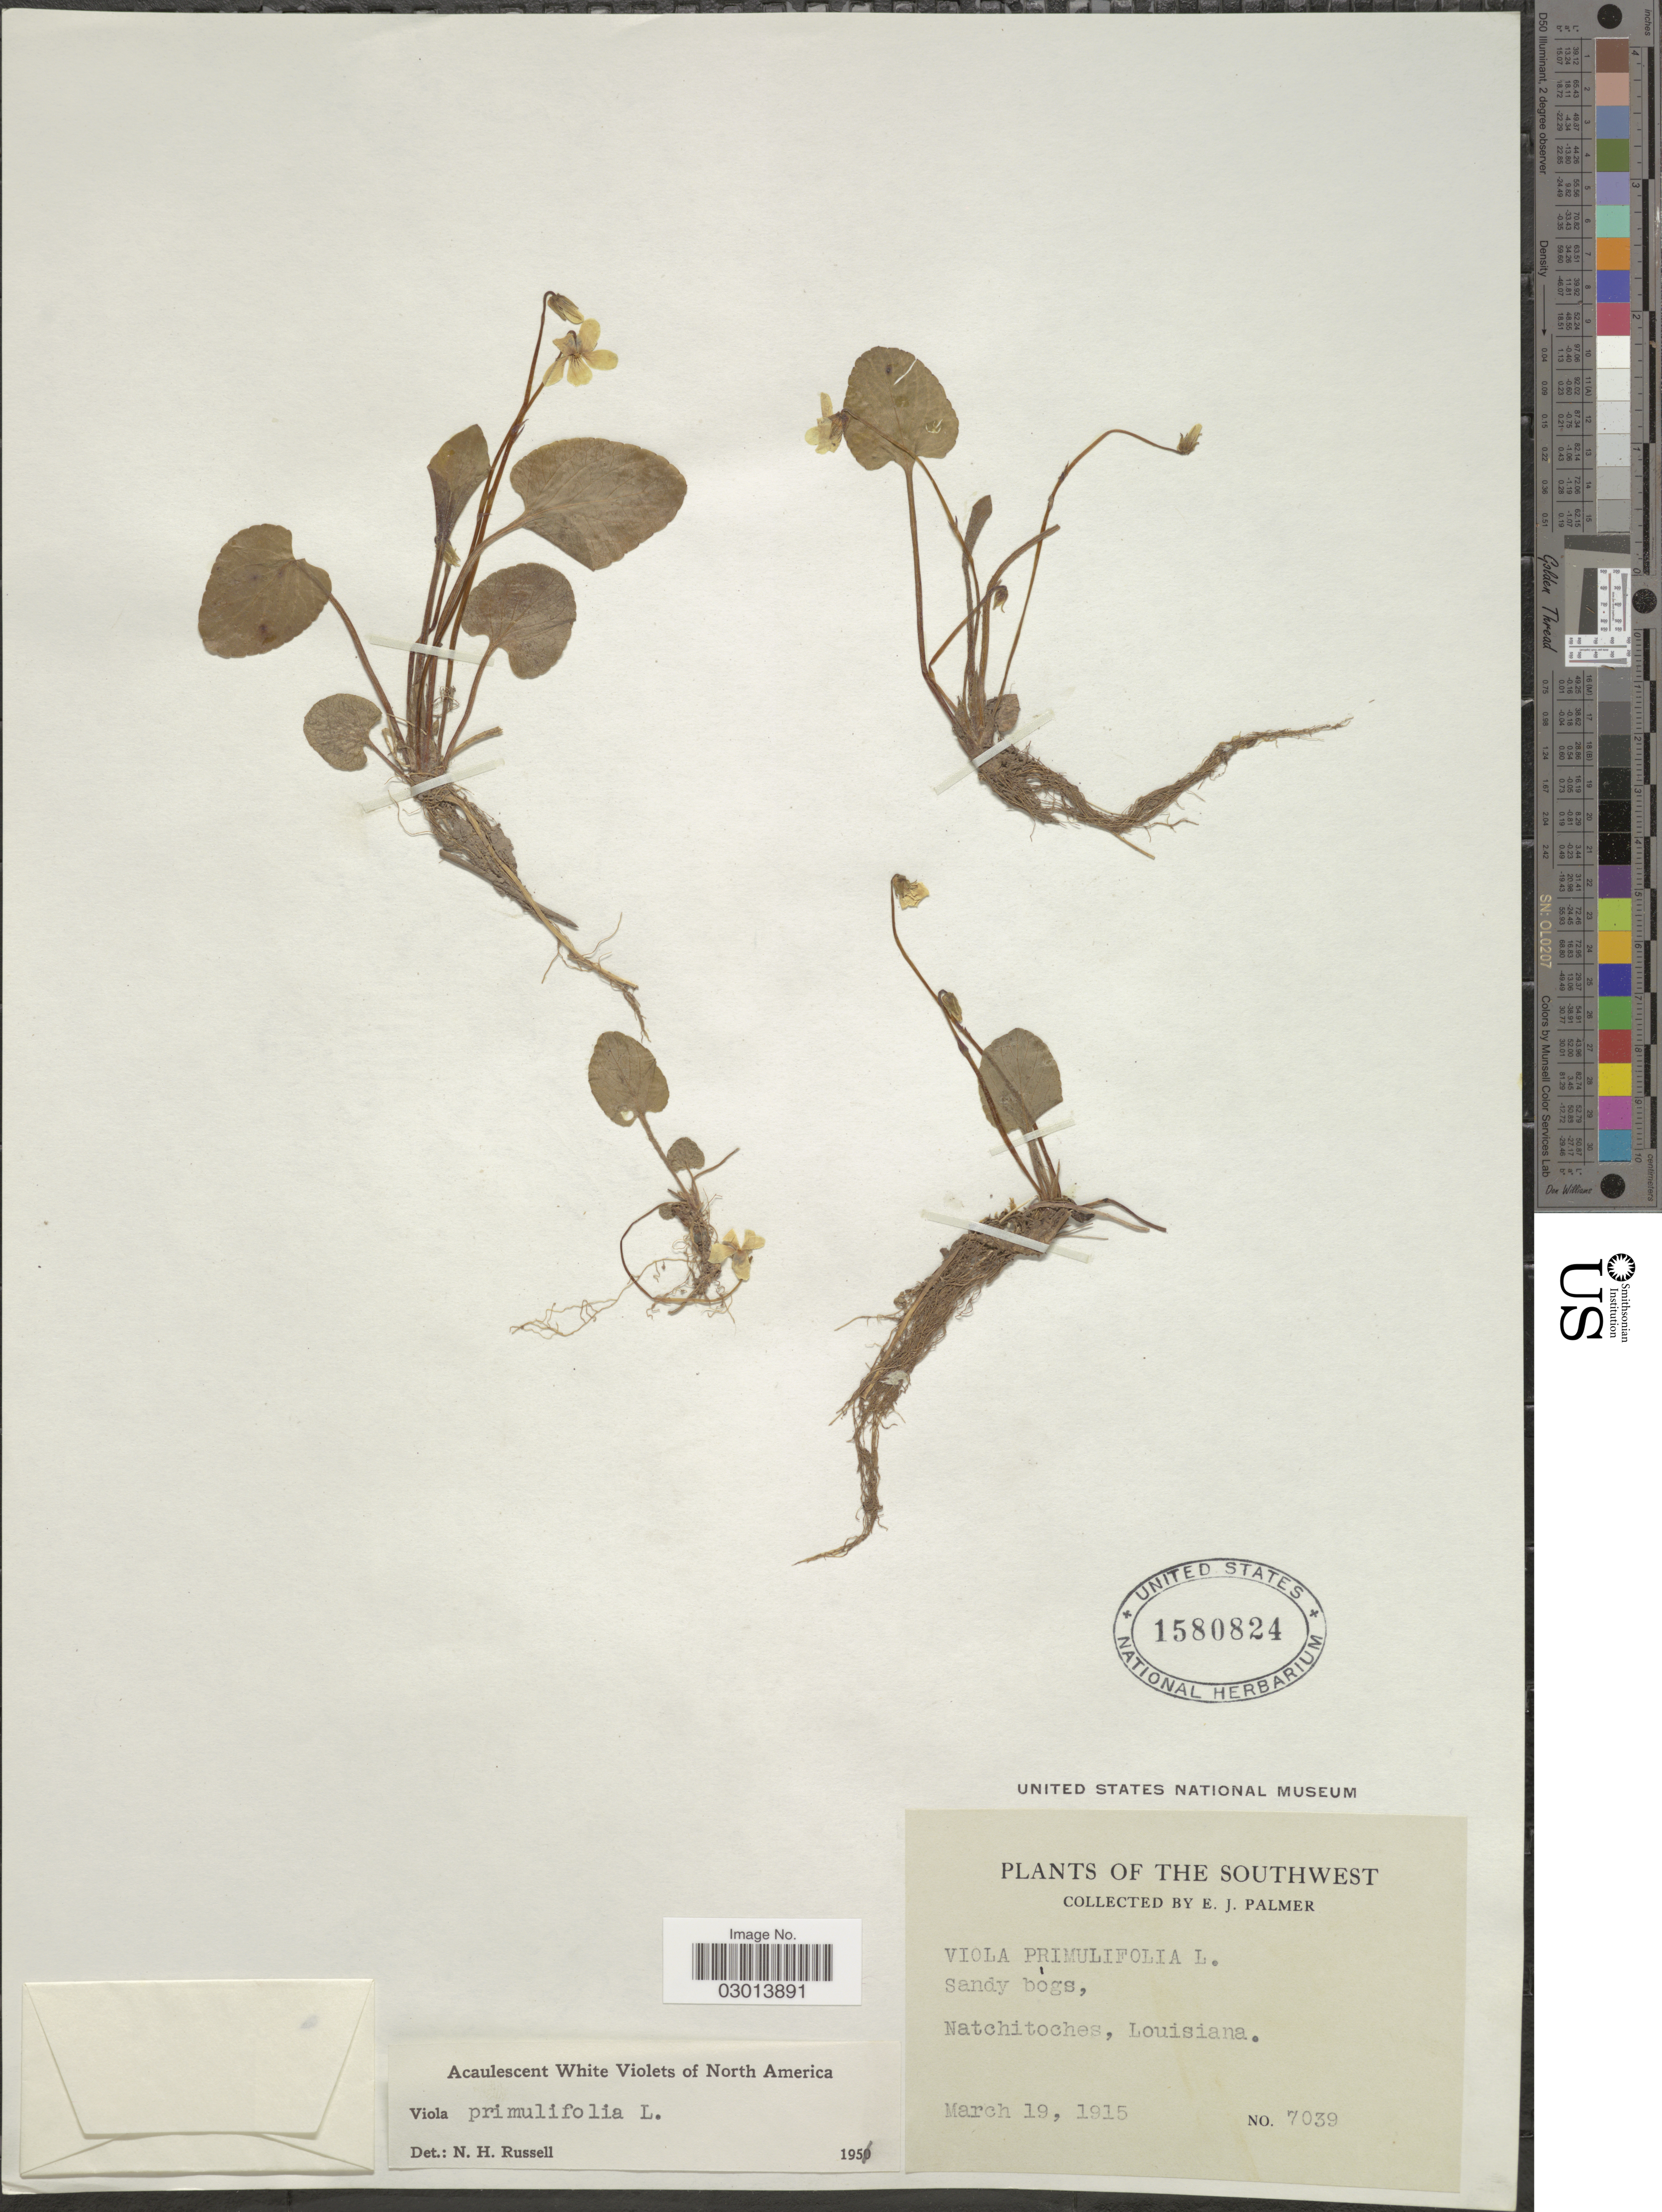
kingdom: Plantae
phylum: Tracheophyta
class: Magnoliopsida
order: Malpighiales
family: Violaceae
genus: Viola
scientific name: Viola primulifolia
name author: L.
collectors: E. J. Palmer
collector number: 7039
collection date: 1915-03-19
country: United States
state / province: Louisiana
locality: The Southwest, Natchitoches.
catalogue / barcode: US 1580824